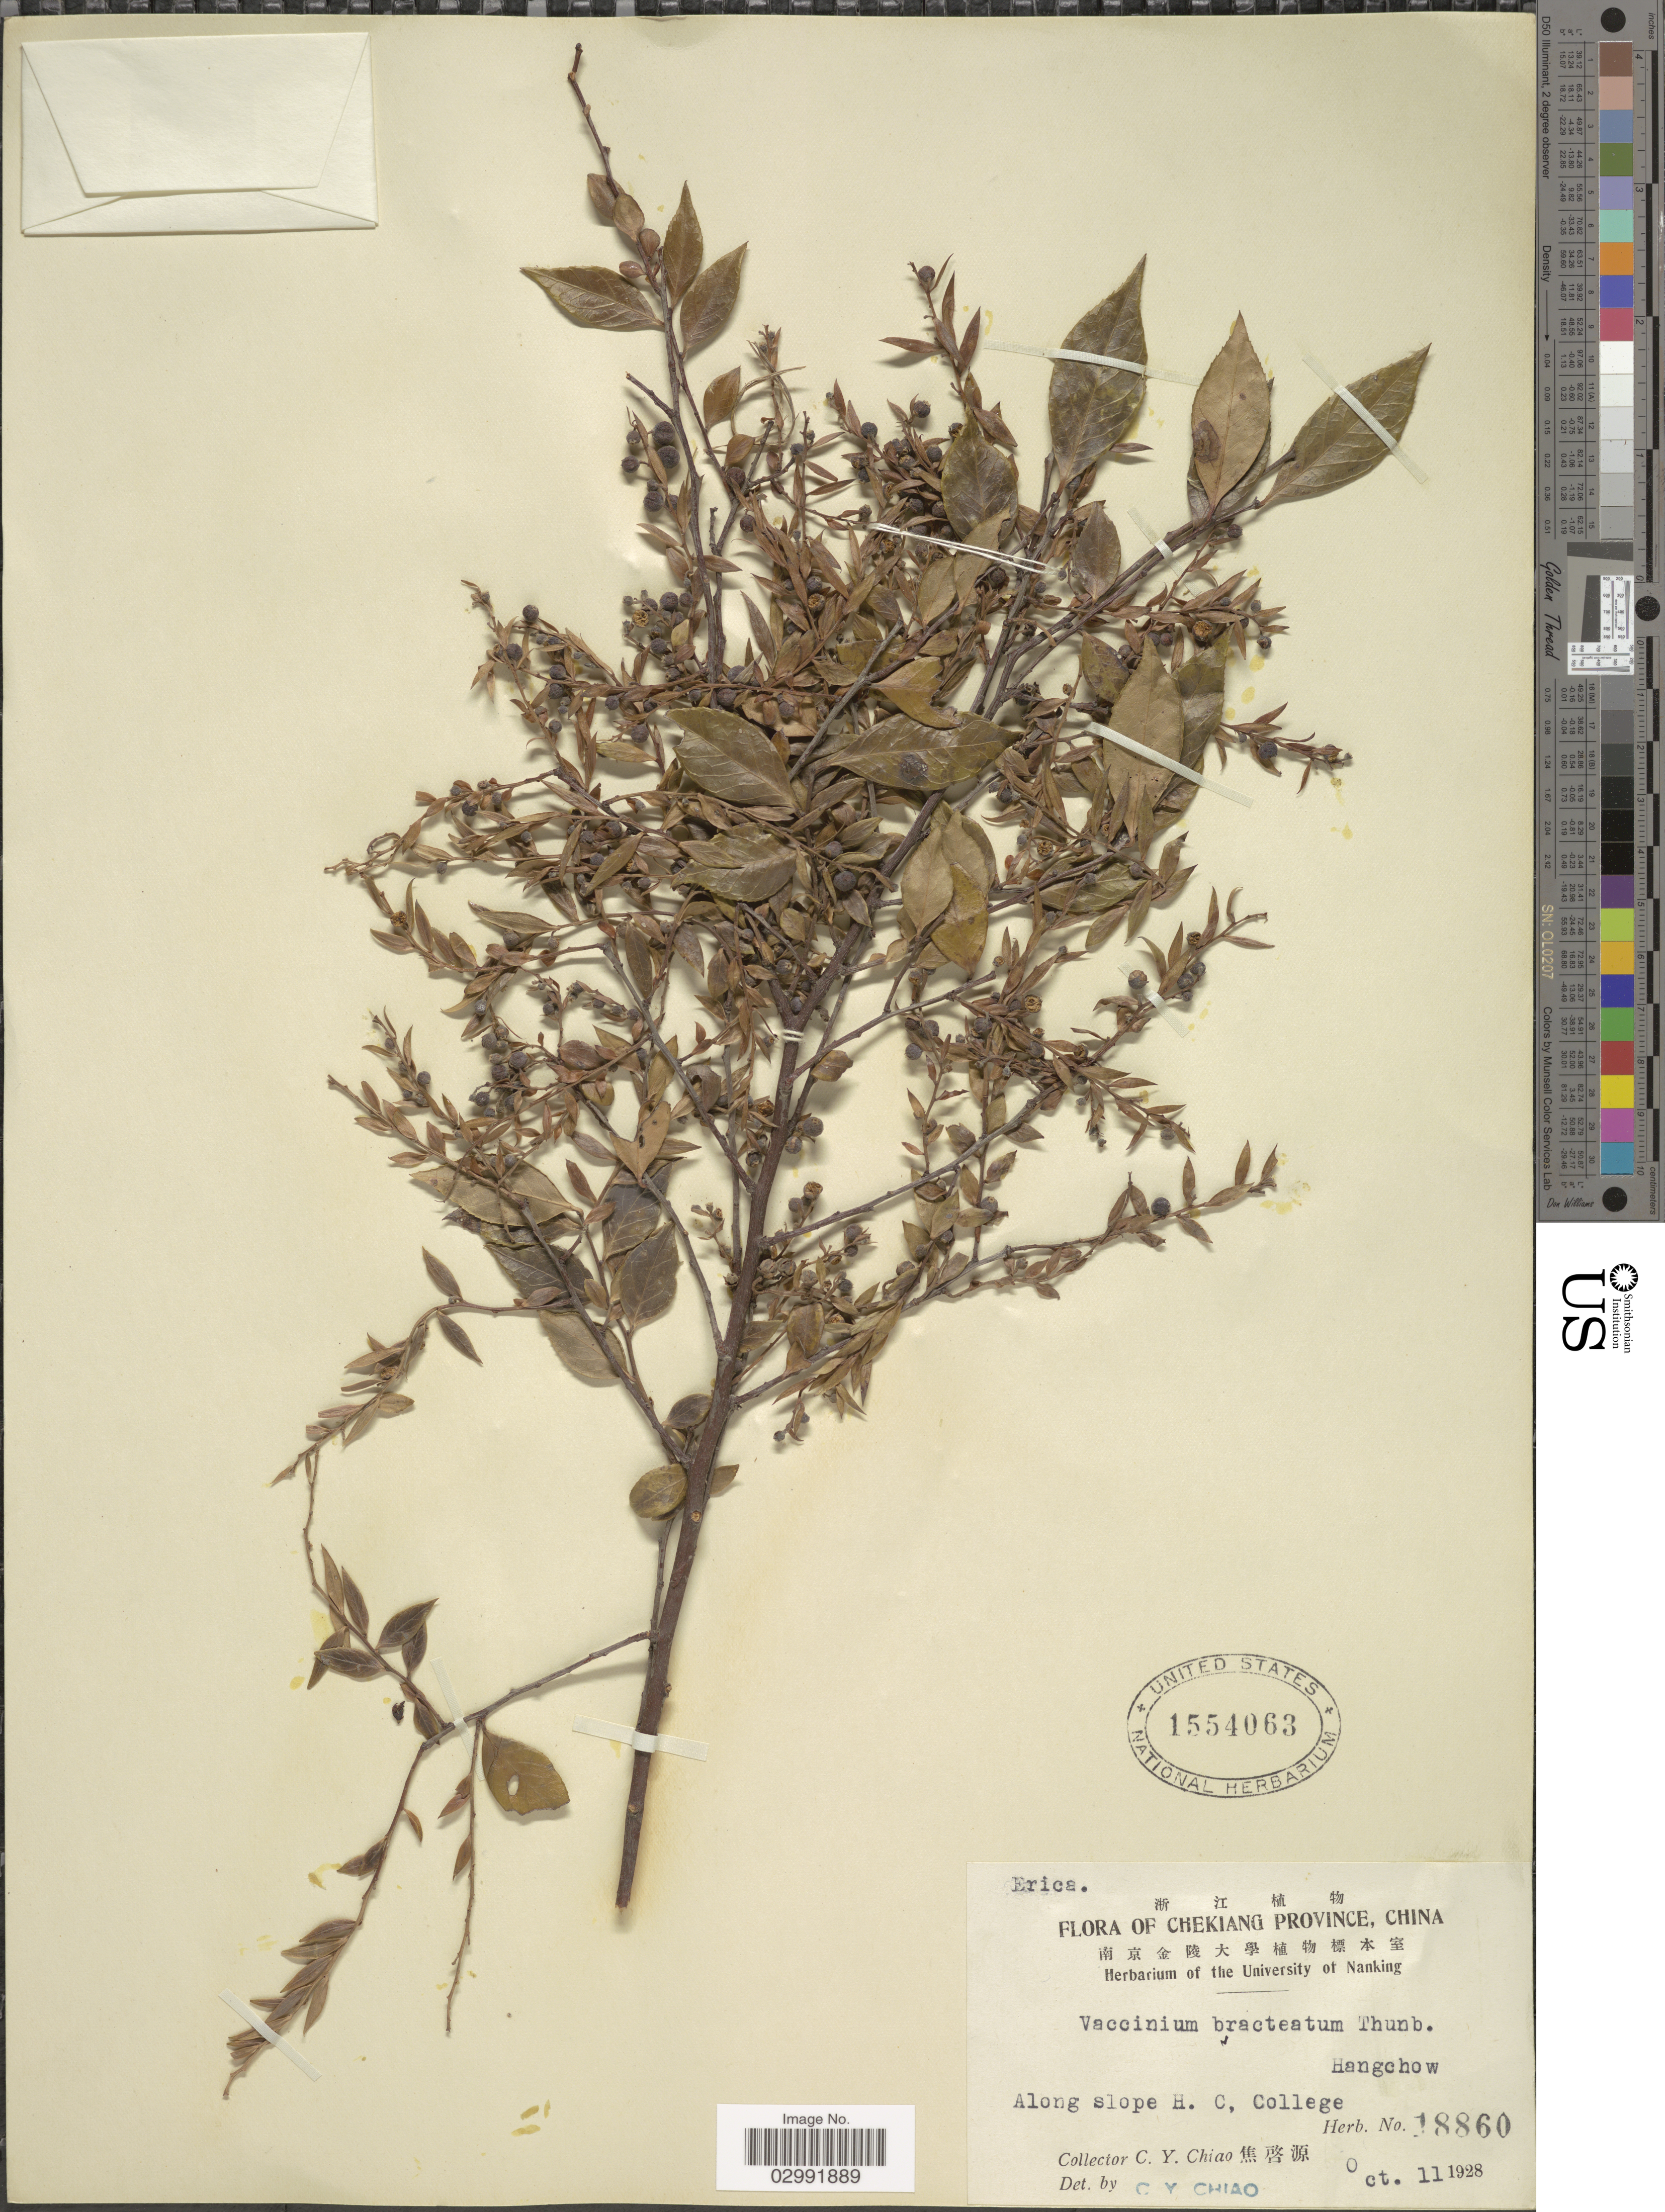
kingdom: Plantae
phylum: Tracheophyta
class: Magnoliopsida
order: Ericales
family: Ericaceae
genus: Vaccinium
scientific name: Vaccinium bracteatum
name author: Thunb.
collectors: C. Y. Chiao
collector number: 18860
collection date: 1928-10-11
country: China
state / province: Zhejiang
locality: Chekiang Province. Hangchow. Along slope H. C. College.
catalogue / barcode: US 1554063